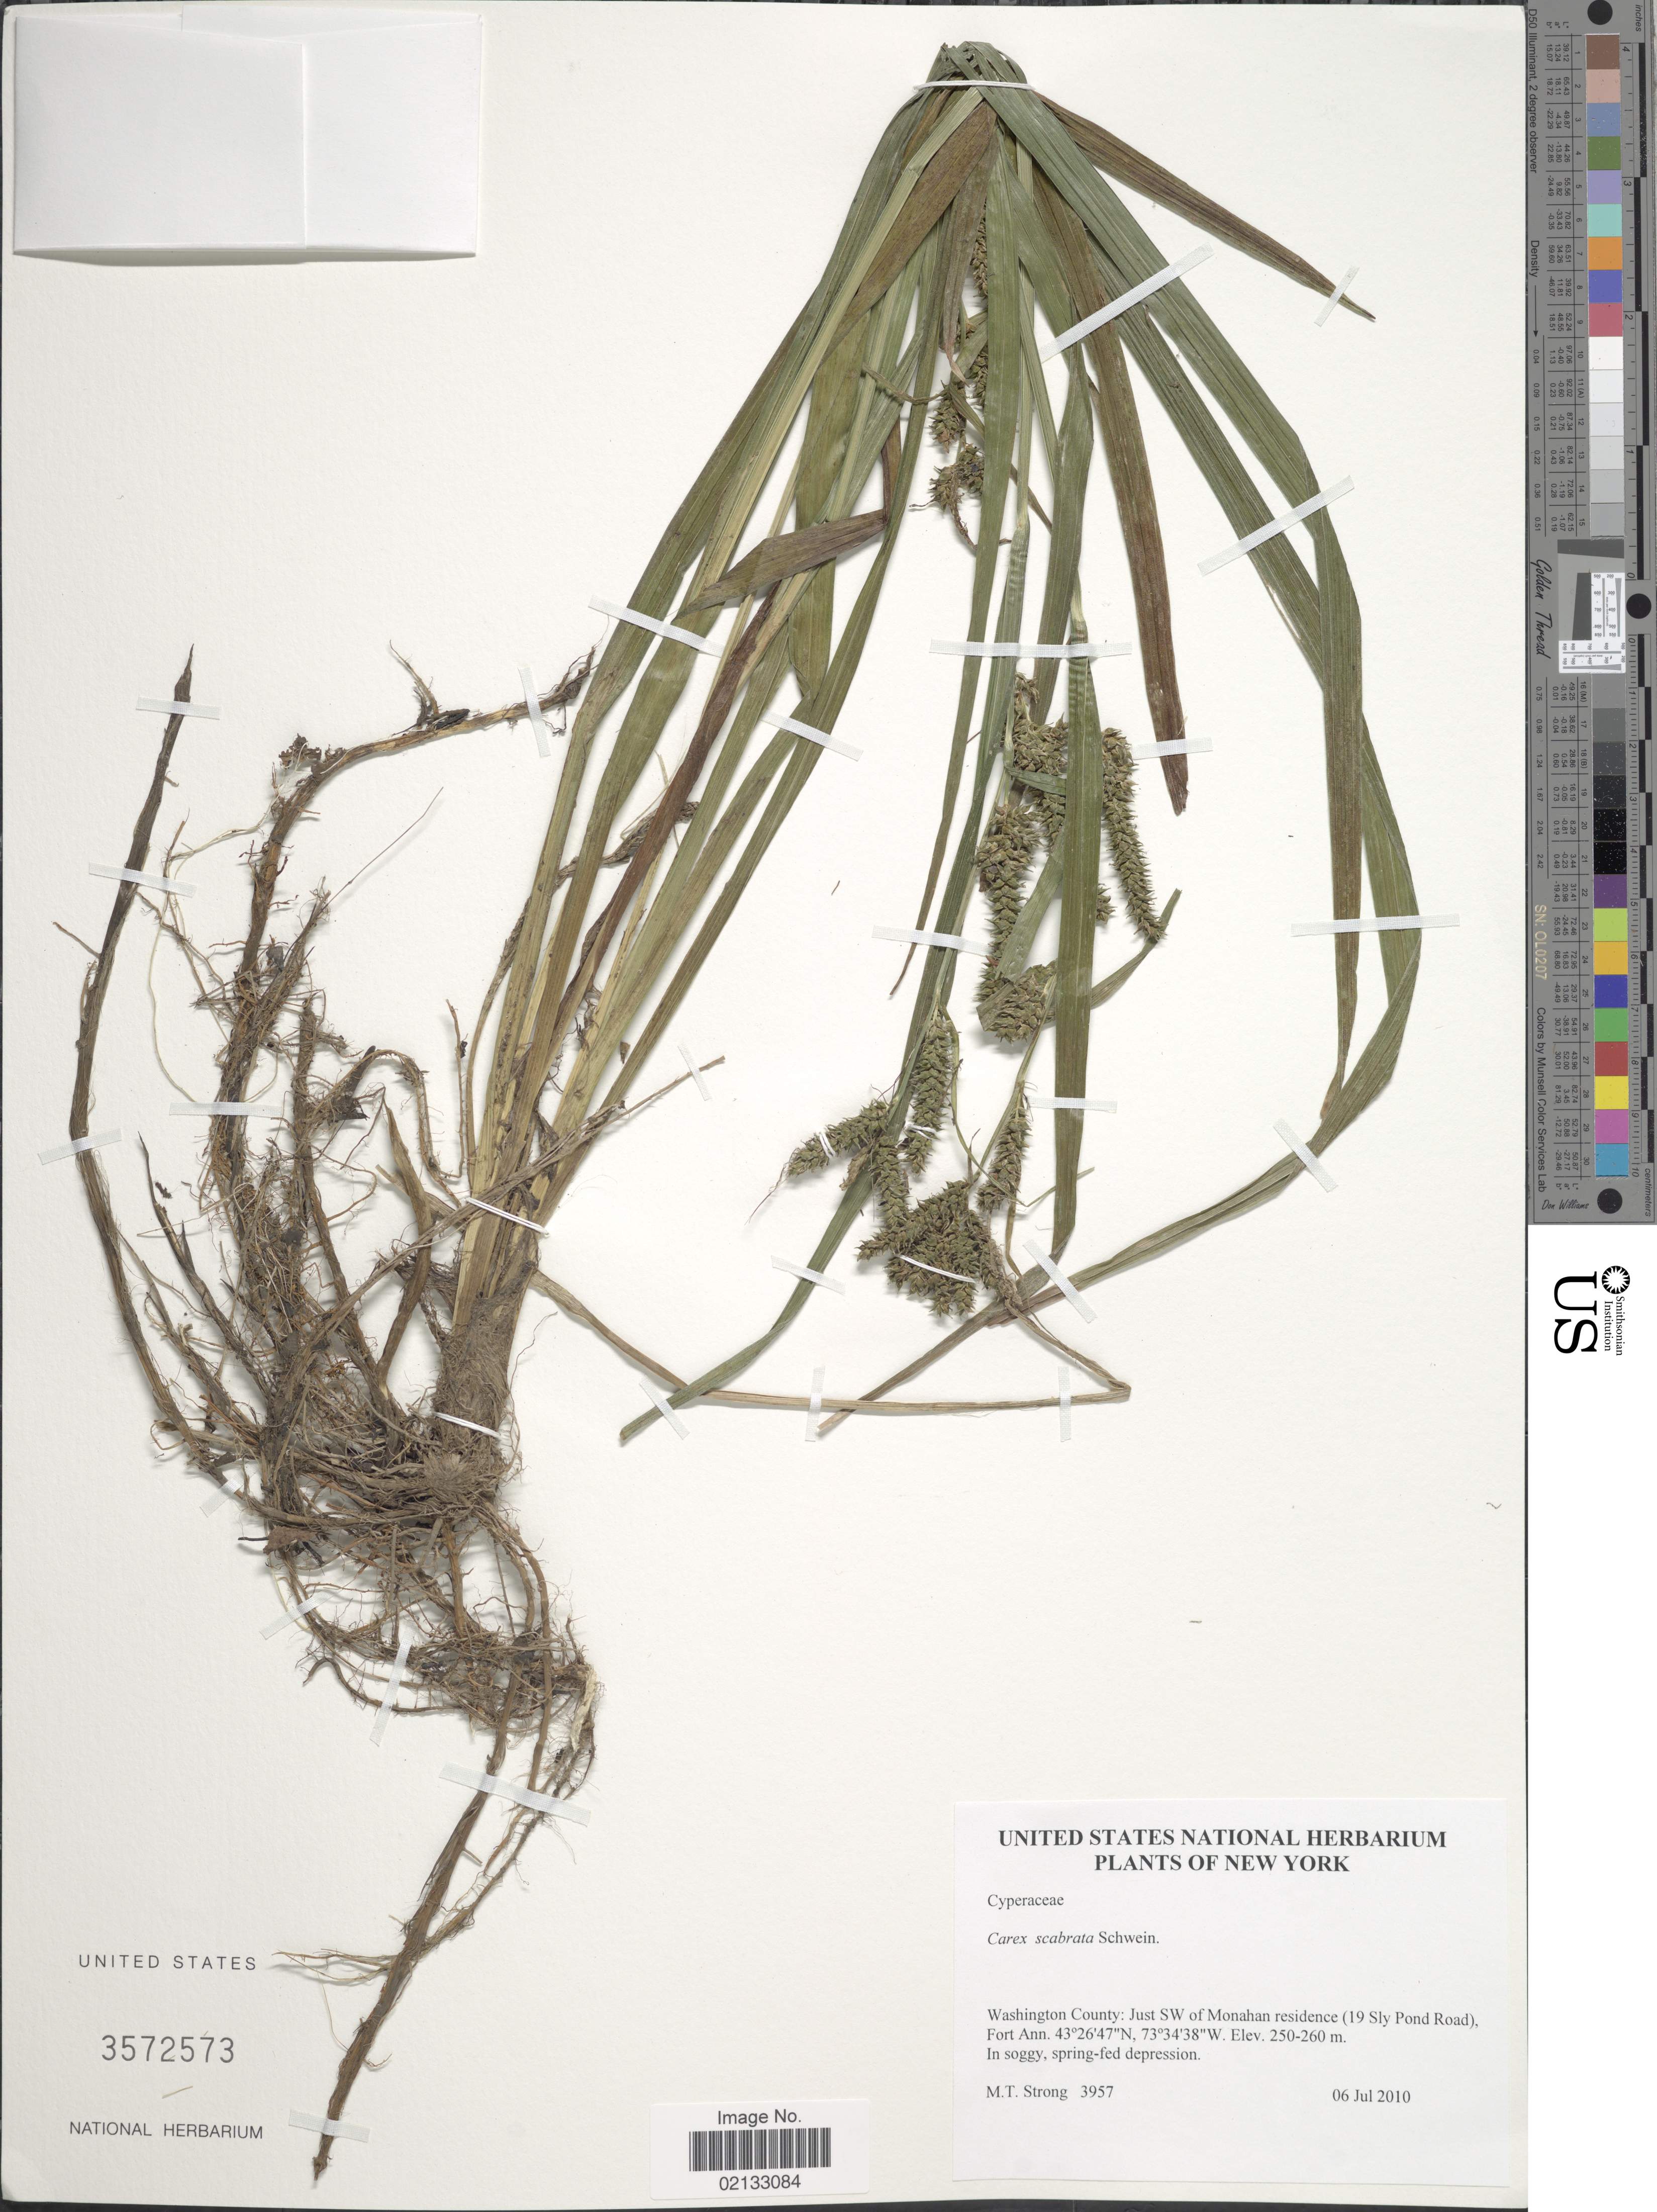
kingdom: Plantae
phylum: Tracheophyta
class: Liliopsida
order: Poales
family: Cyperaceae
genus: Carex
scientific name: Carex scabrata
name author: Schwein.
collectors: M. T. Strong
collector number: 3957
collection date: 2010-07-06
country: United States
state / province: New York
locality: Washington County: Just SW of Monahan residence (19 Sly Pond Road). Fort Ann.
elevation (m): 250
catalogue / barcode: US 3572573